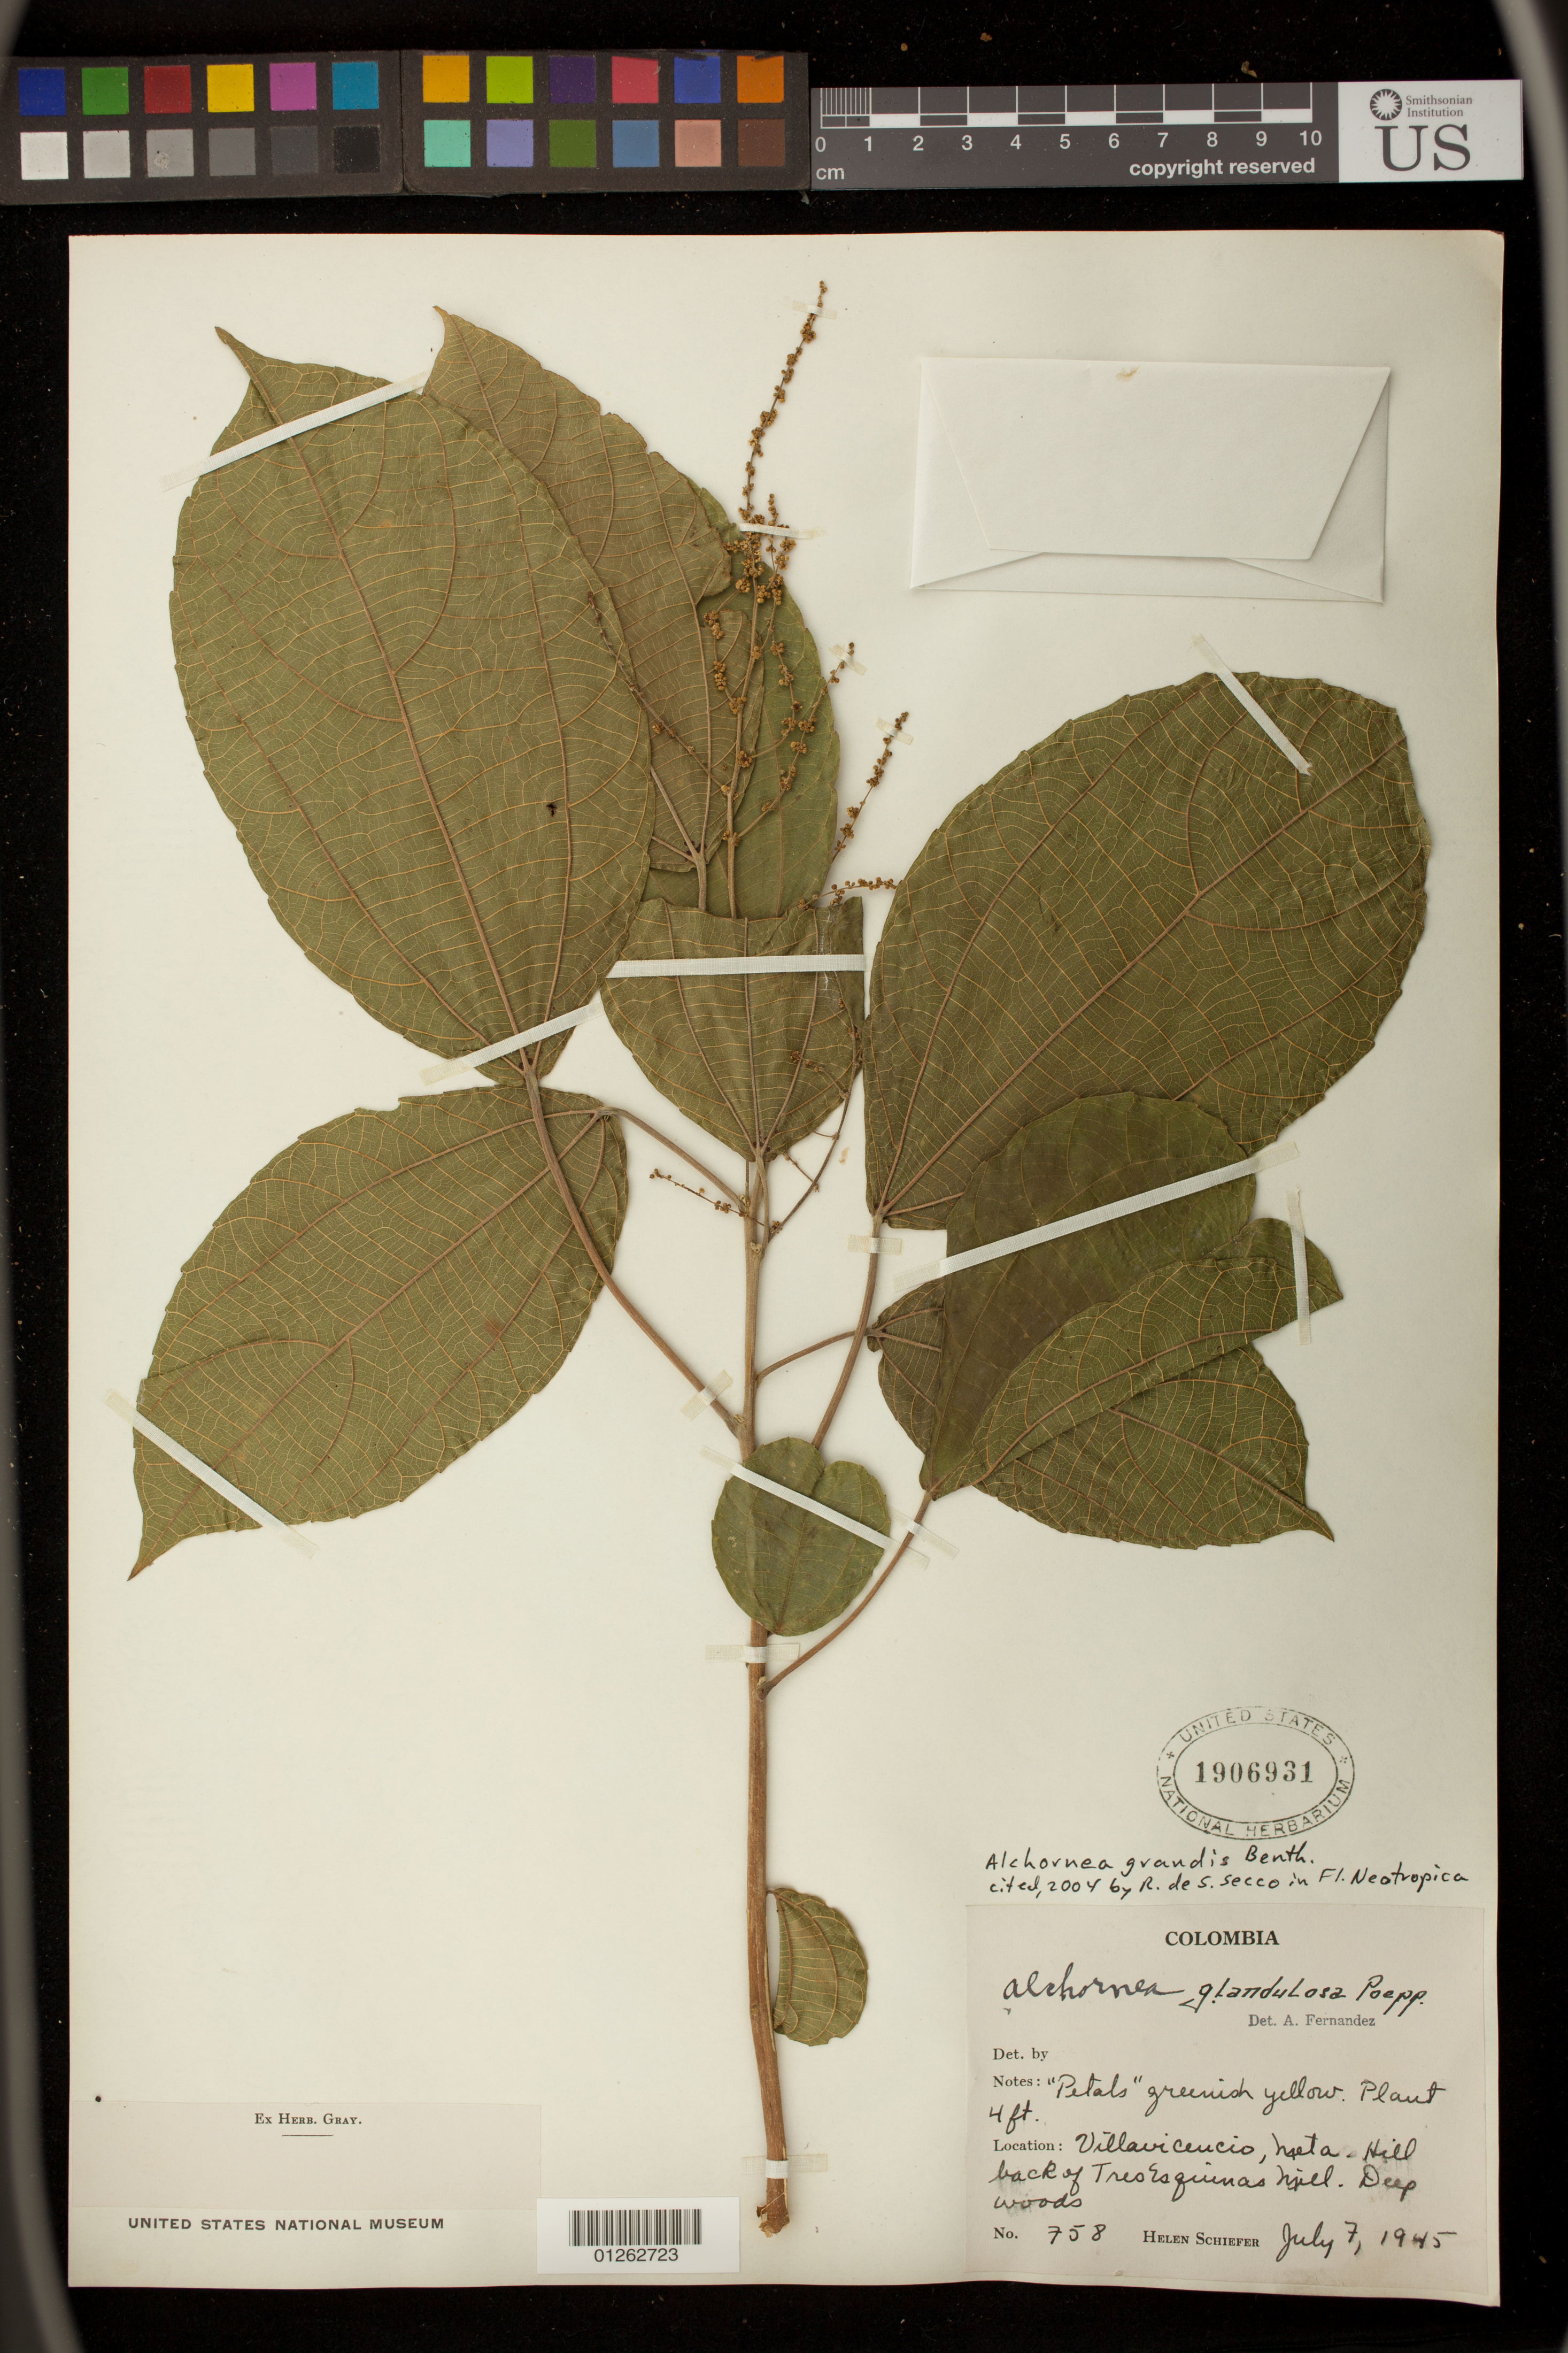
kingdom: Plantae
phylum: Tracheophyta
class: Magnoliopsida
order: Malpighiales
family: Euphorbiaceae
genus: Alchornea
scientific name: Alchornea grandis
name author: Benth.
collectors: H. Schiefer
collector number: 758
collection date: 1945-07-07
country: Colombia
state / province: Meta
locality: Villavicencio. Hill back of Tres Esquinas mill.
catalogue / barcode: US 1906931